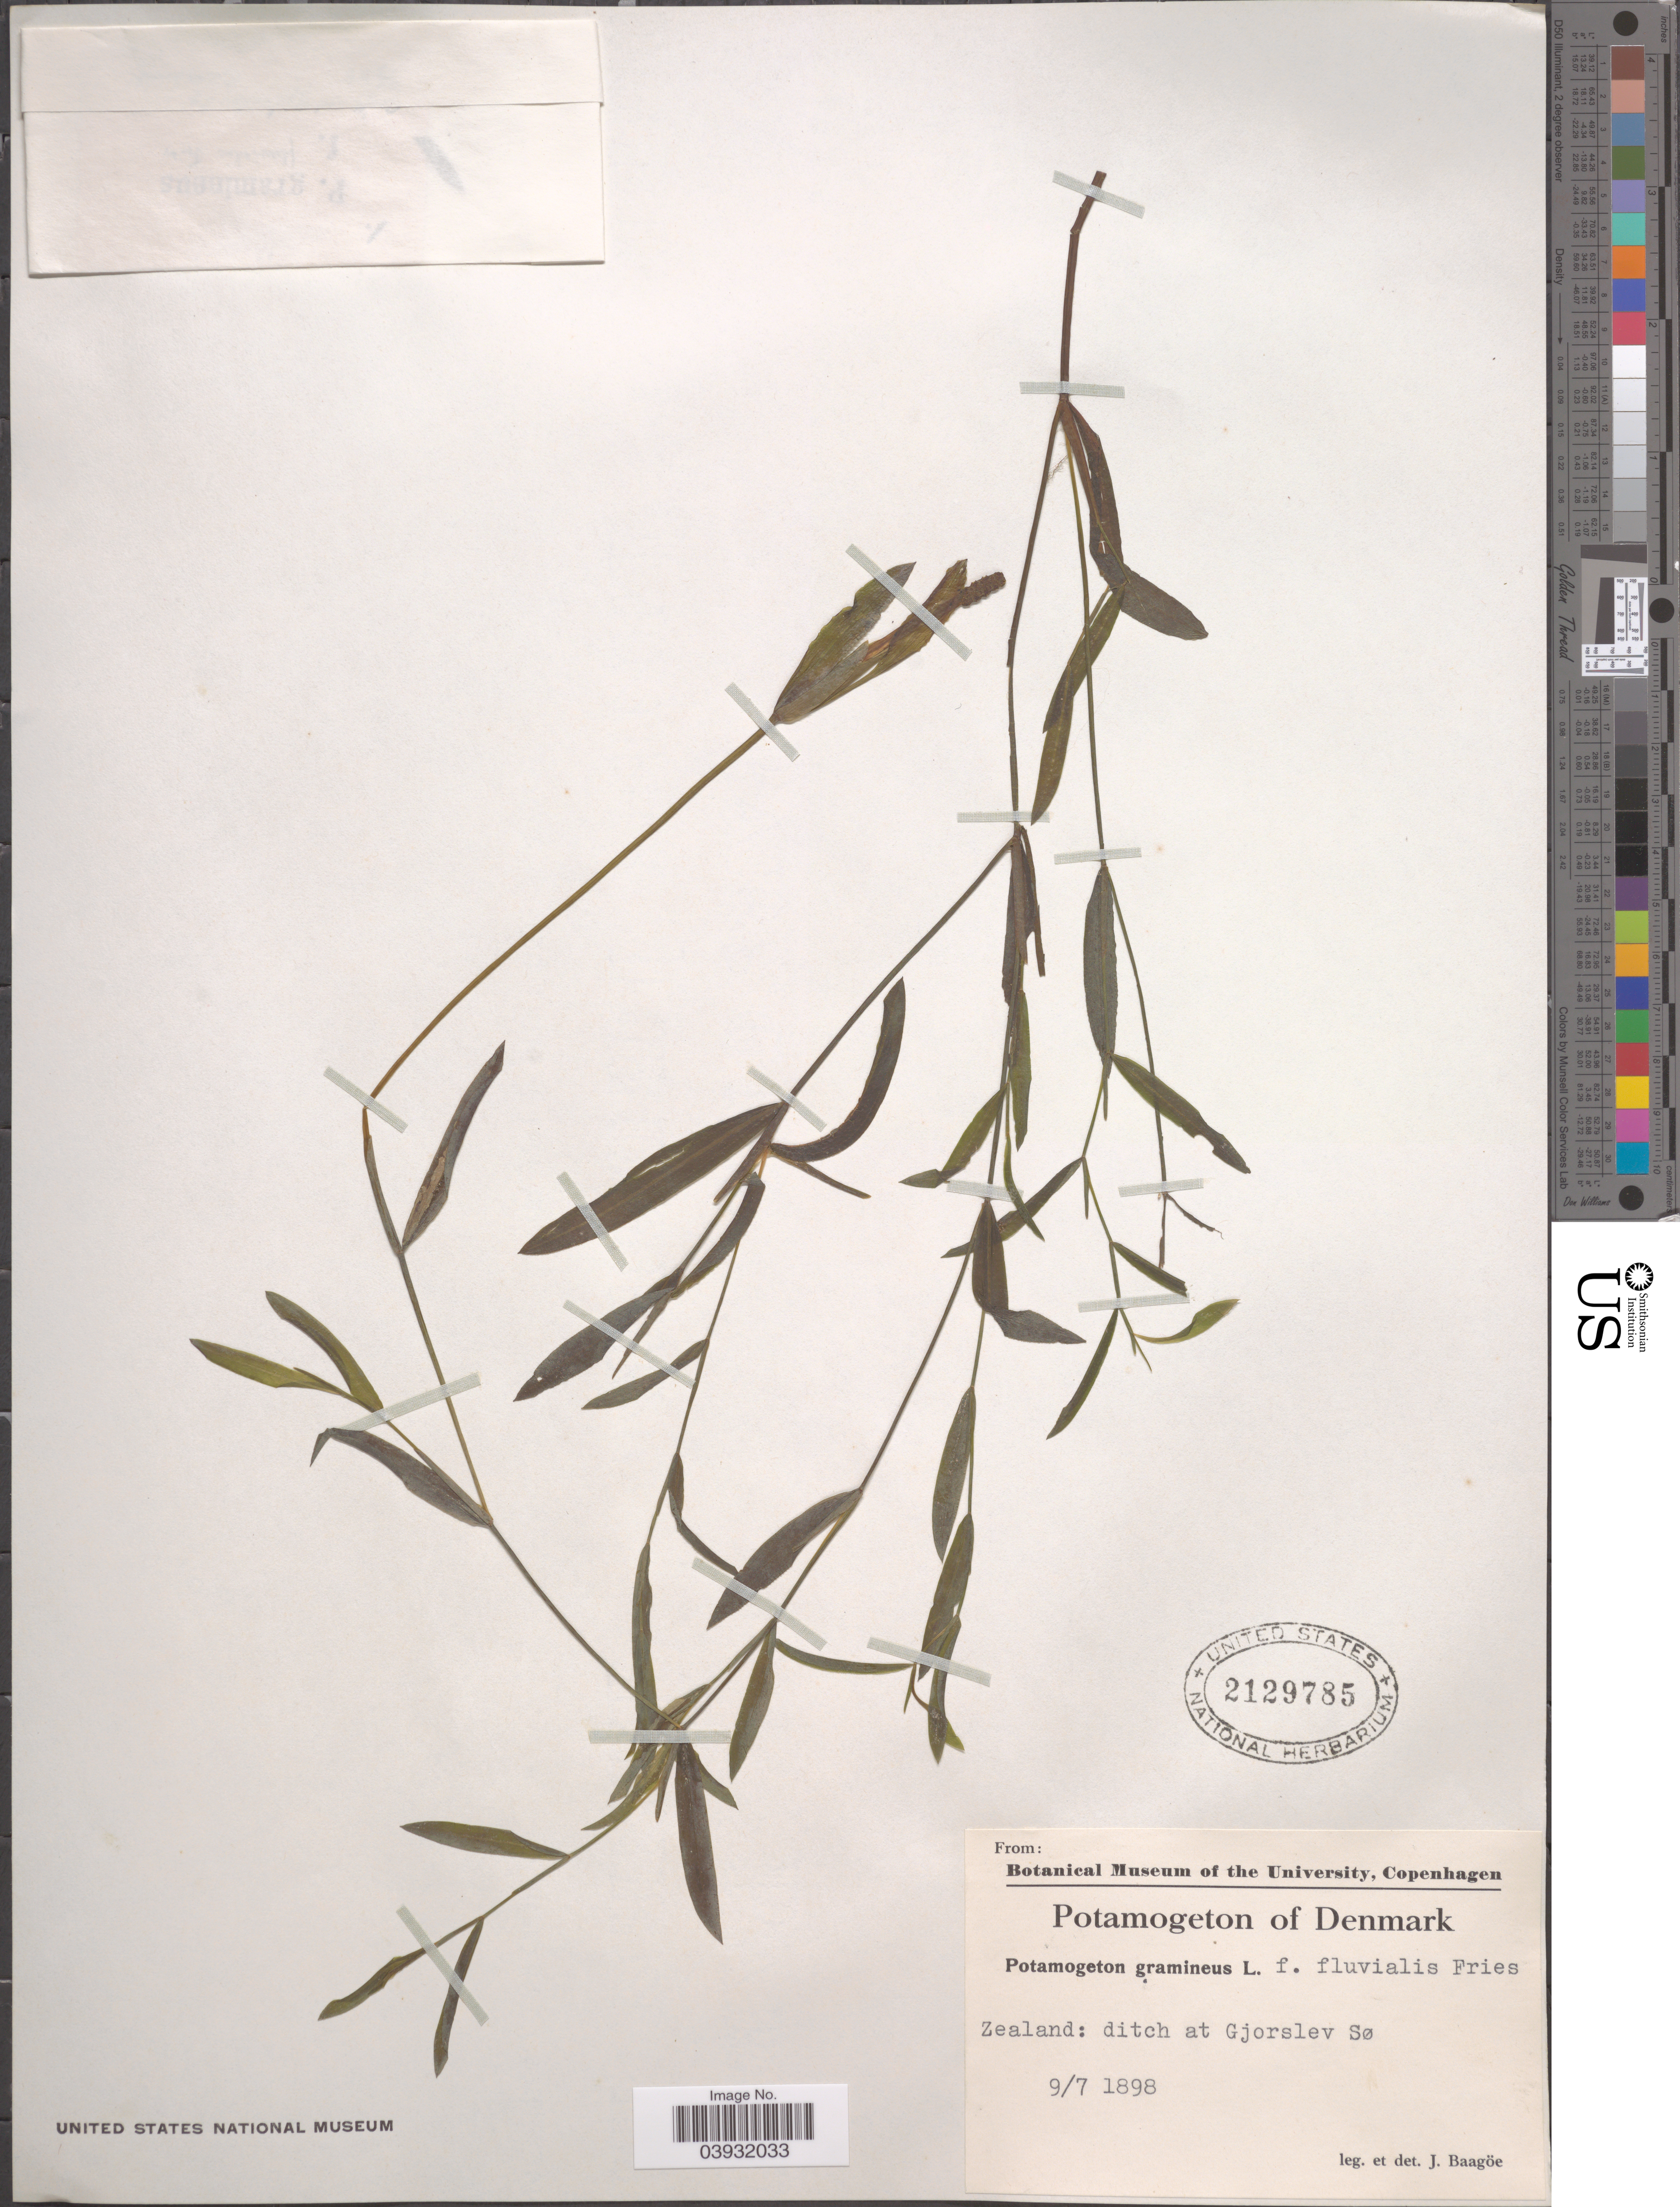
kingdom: Plantae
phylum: Tracheophyta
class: Liliopsida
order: Alismatales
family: Potamogetonaceae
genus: Potamogeton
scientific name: Potamogeton gramineus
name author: L.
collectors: J. Baagoe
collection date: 1898-07-09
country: Denmark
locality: Zealand: ditch at Gjorslev Sø.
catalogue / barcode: US 2129785